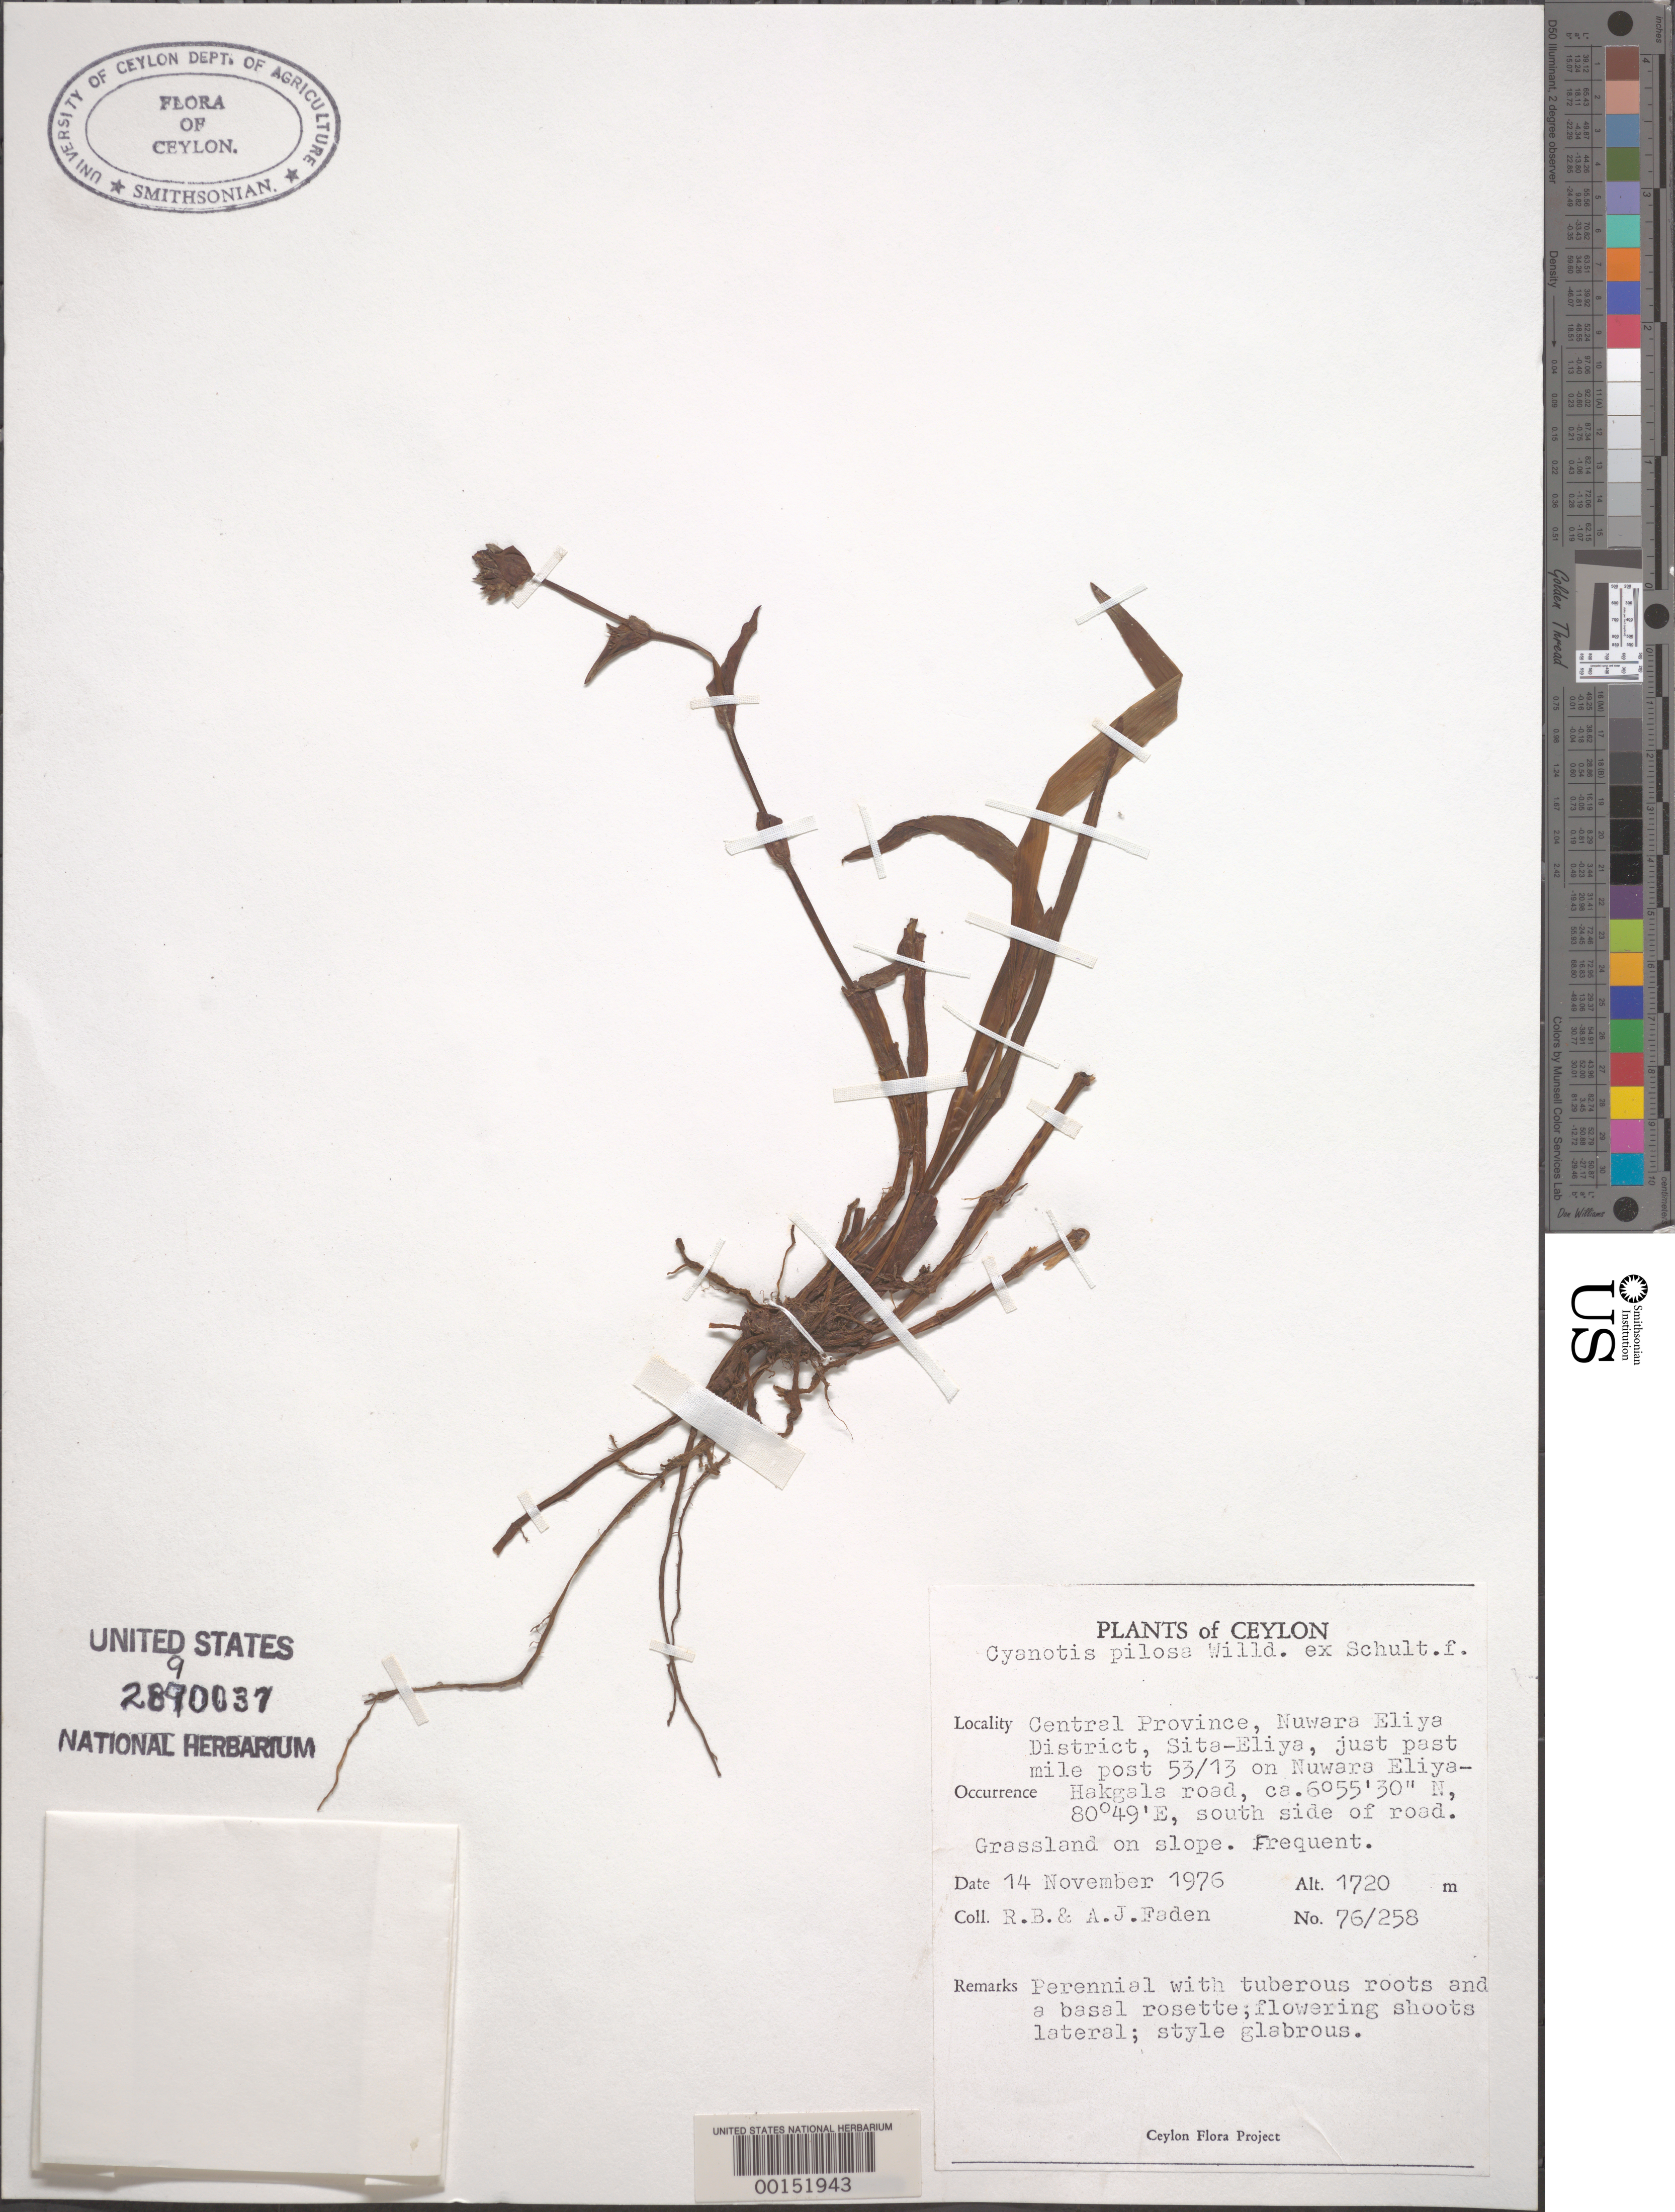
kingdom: Plantae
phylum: Tracheophyta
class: Liliopsida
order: Commelinales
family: Commelinaceae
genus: Cyanotis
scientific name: Cyanotis pilosa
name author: Schult. & Schult. f.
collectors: R. B. Faden & A. J. Faden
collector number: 76/258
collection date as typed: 14 Nov 1976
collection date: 1976-11-14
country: Sri Lanka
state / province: Central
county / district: Nuwara Eliya Dist.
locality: Sita-eliya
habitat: Grassland on slope; roadside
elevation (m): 1720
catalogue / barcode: US 2890037